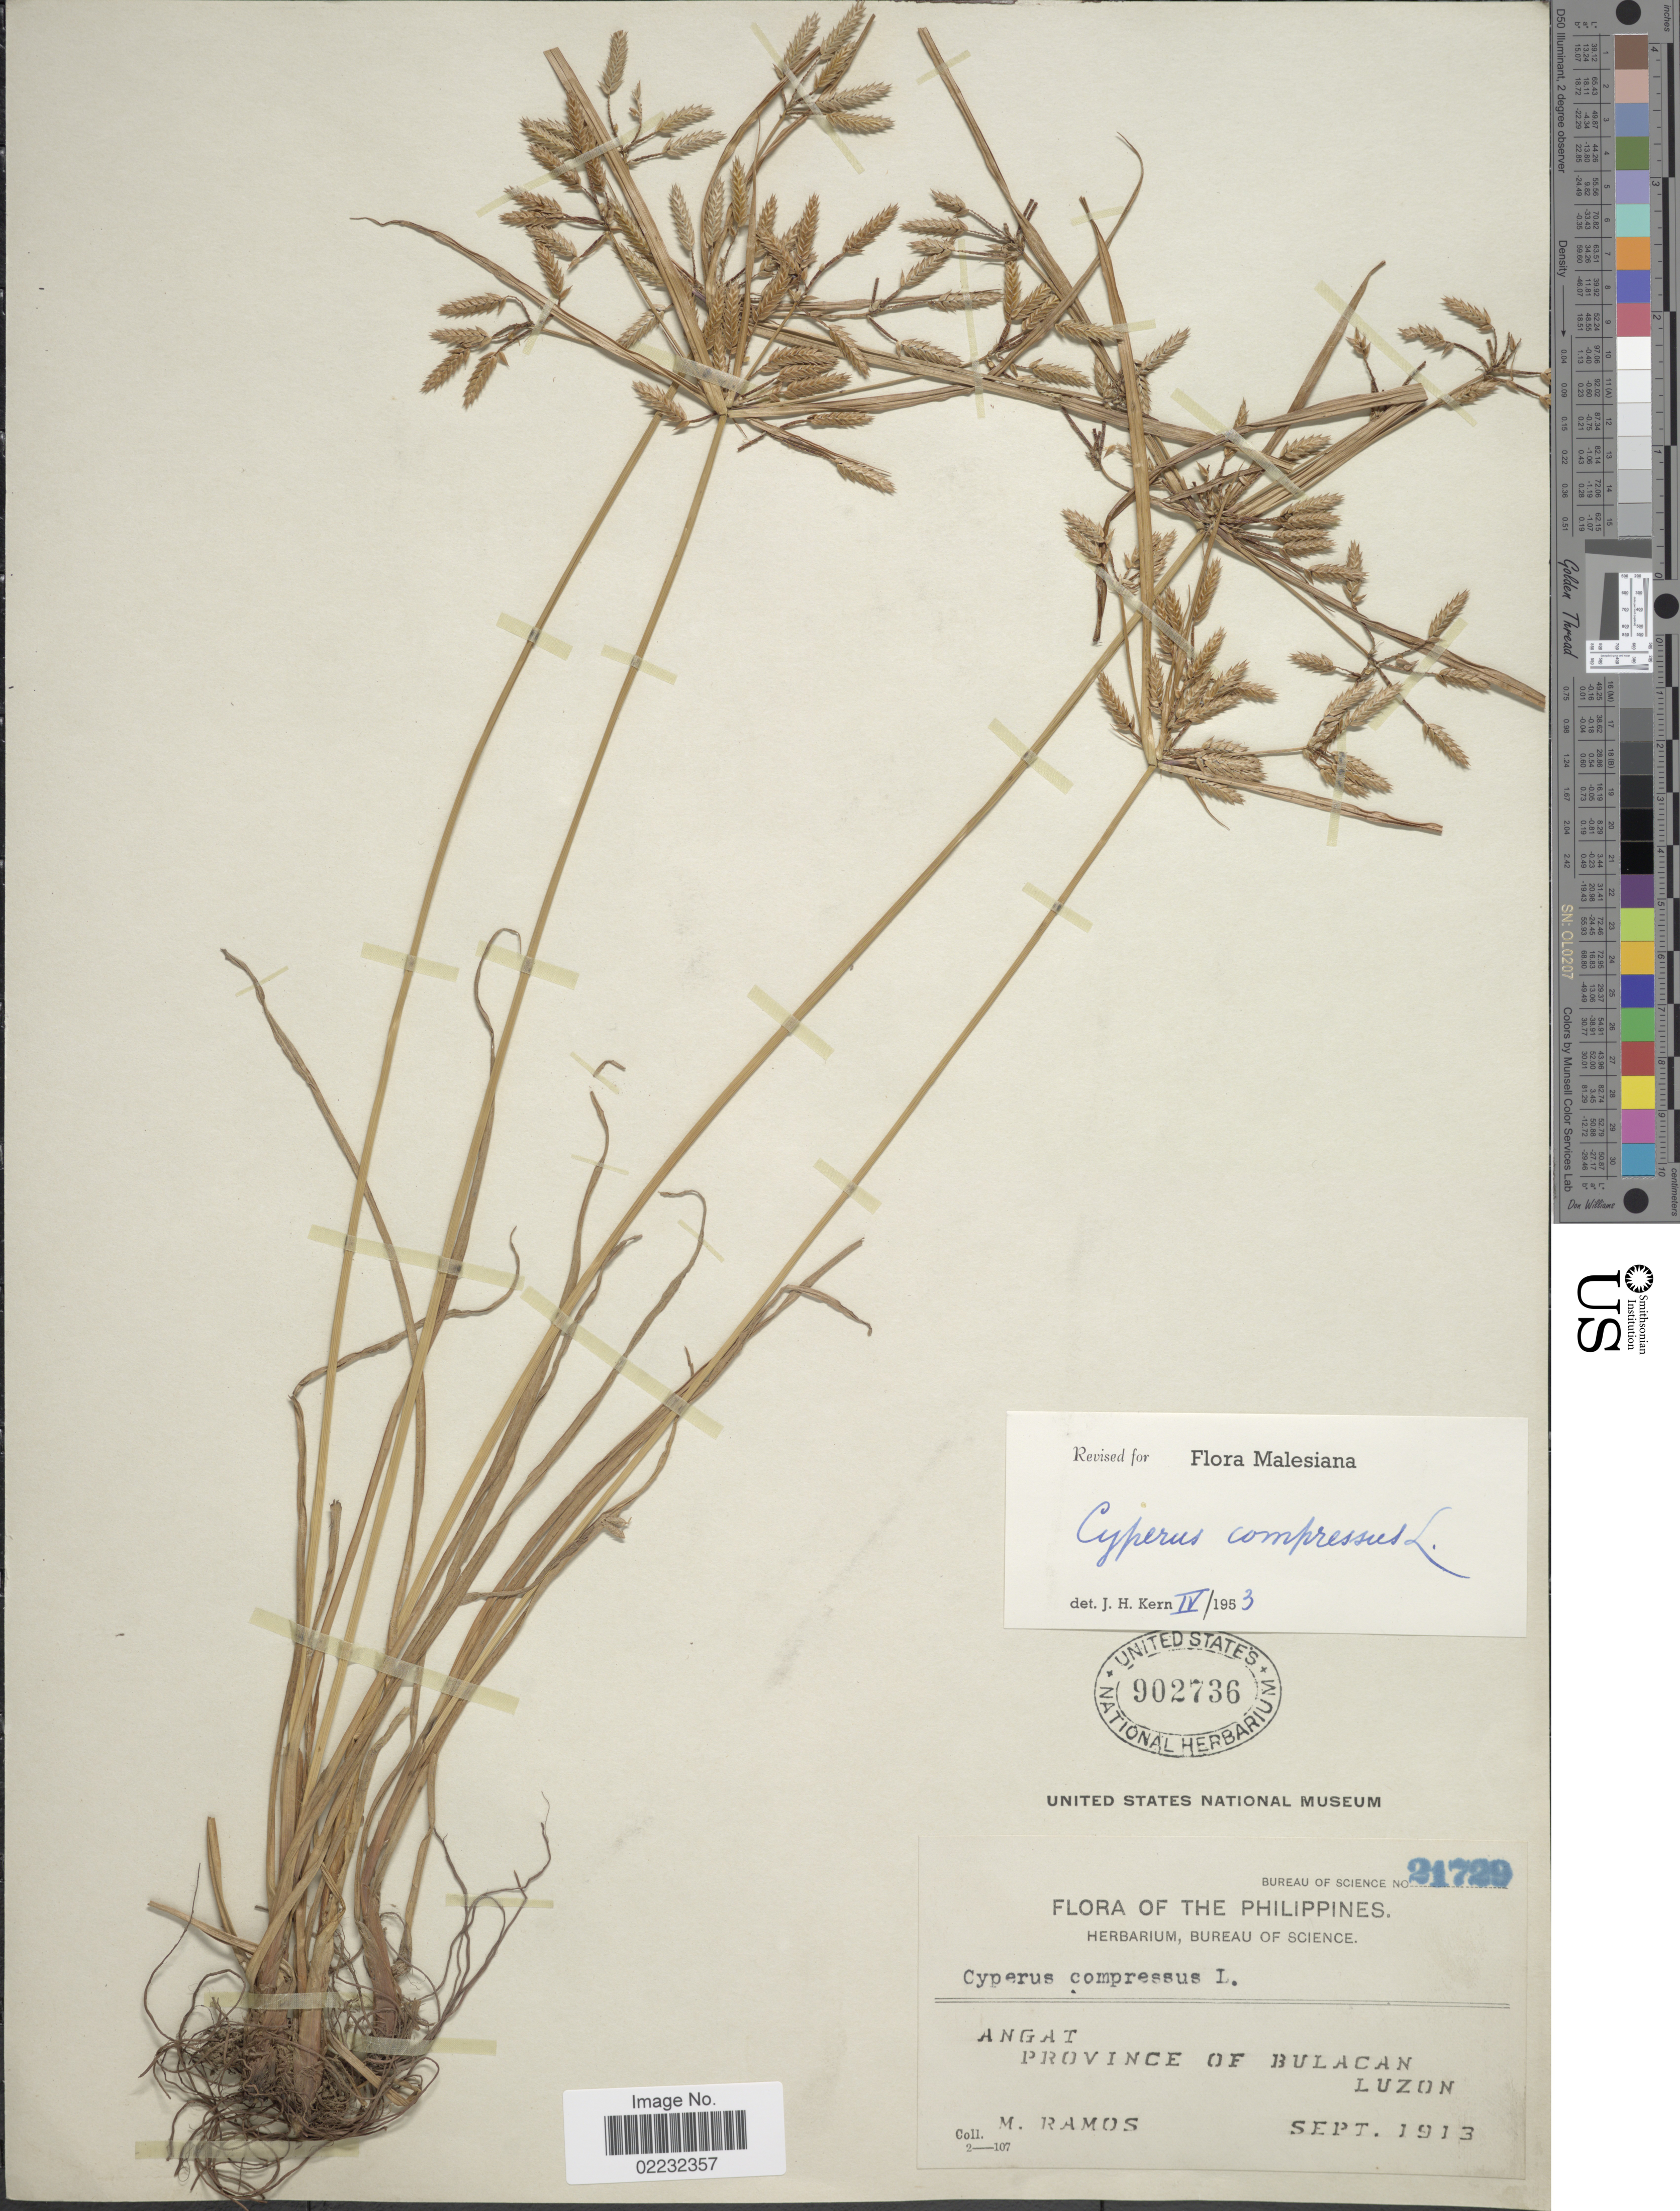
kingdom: Plantae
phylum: Tracheophyta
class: Liliopsida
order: Poales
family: Cyperaceae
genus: Cyperus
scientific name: Cyperus compressus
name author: L.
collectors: M. Ramos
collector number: Bureau of Science 21729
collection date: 1913-09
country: Philippines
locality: Angat, Province of Bulacan Luzon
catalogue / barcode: US 902736